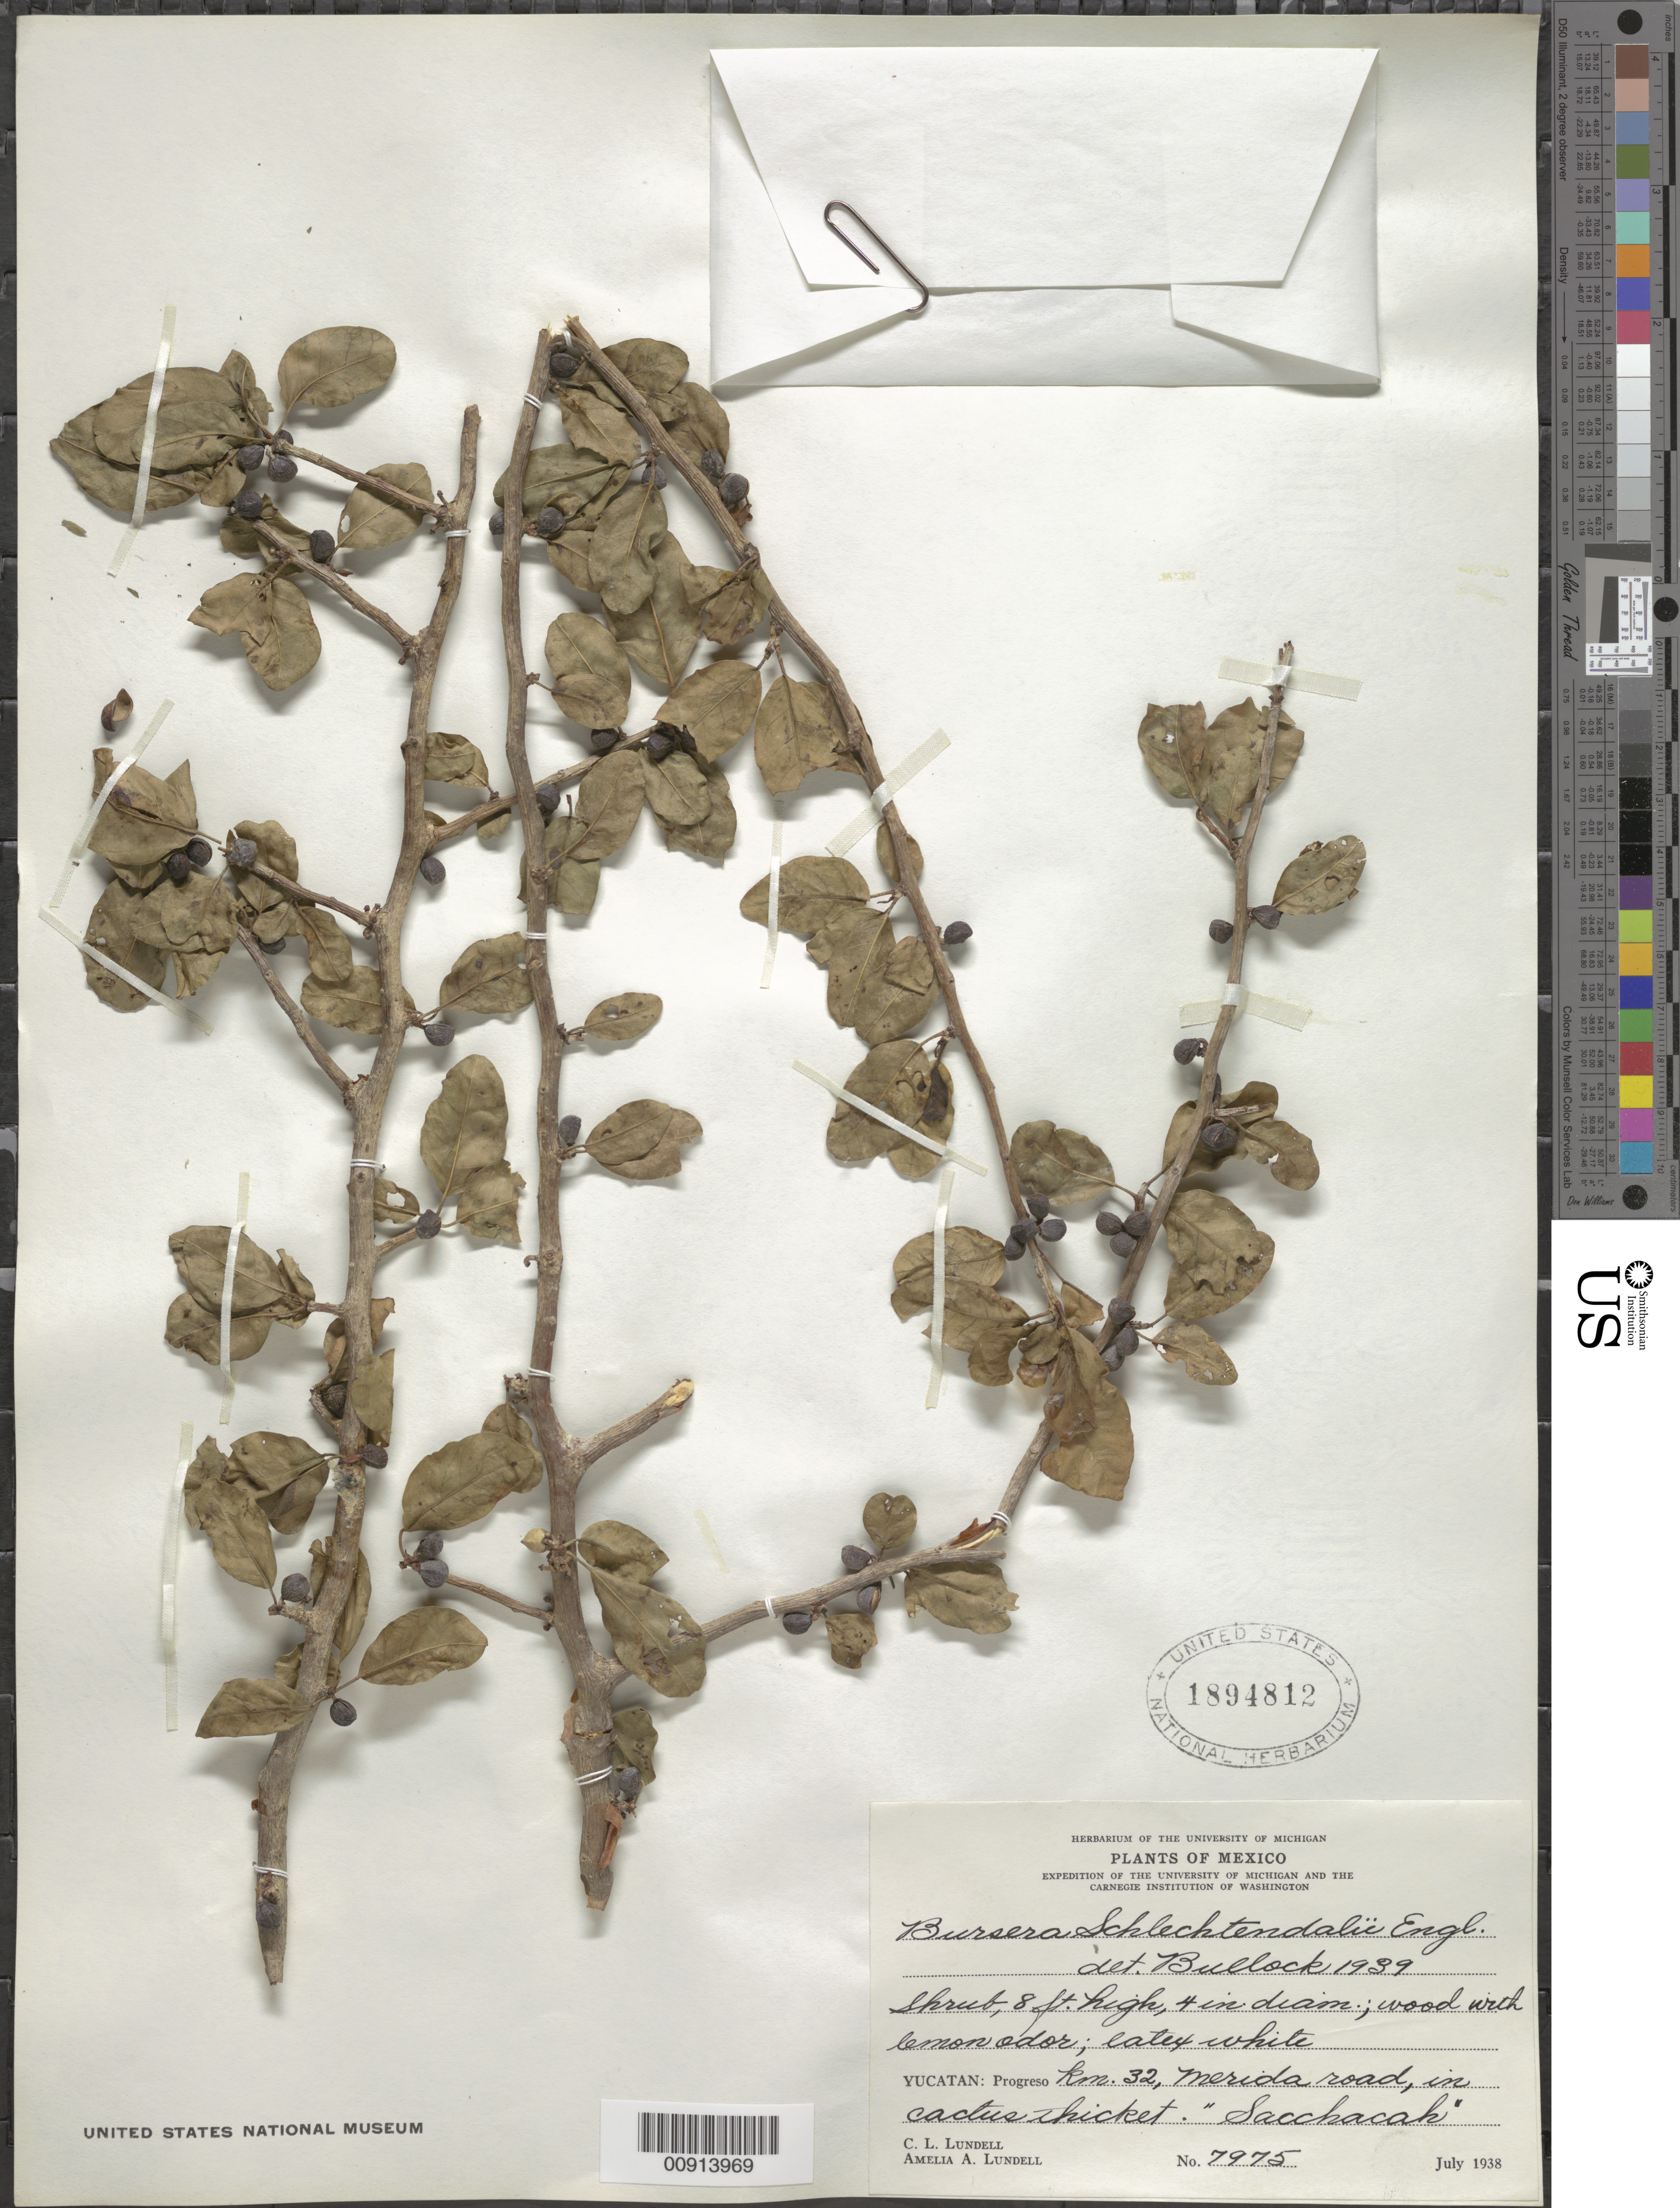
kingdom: Plantae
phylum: Tracheophyta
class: Magnoliopsida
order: Sapindales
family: Burseraceae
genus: Bursera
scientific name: Bursera schlechtendalii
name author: Engl.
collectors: C. L. Lundell & A. A. Lundell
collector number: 7975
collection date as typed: Jul 1938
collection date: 1938-07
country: Mexico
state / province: Yucatán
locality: Yucatán: Progreso km. 32, Mérida road.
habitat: In cactus thicket.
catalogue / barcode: US 1894812